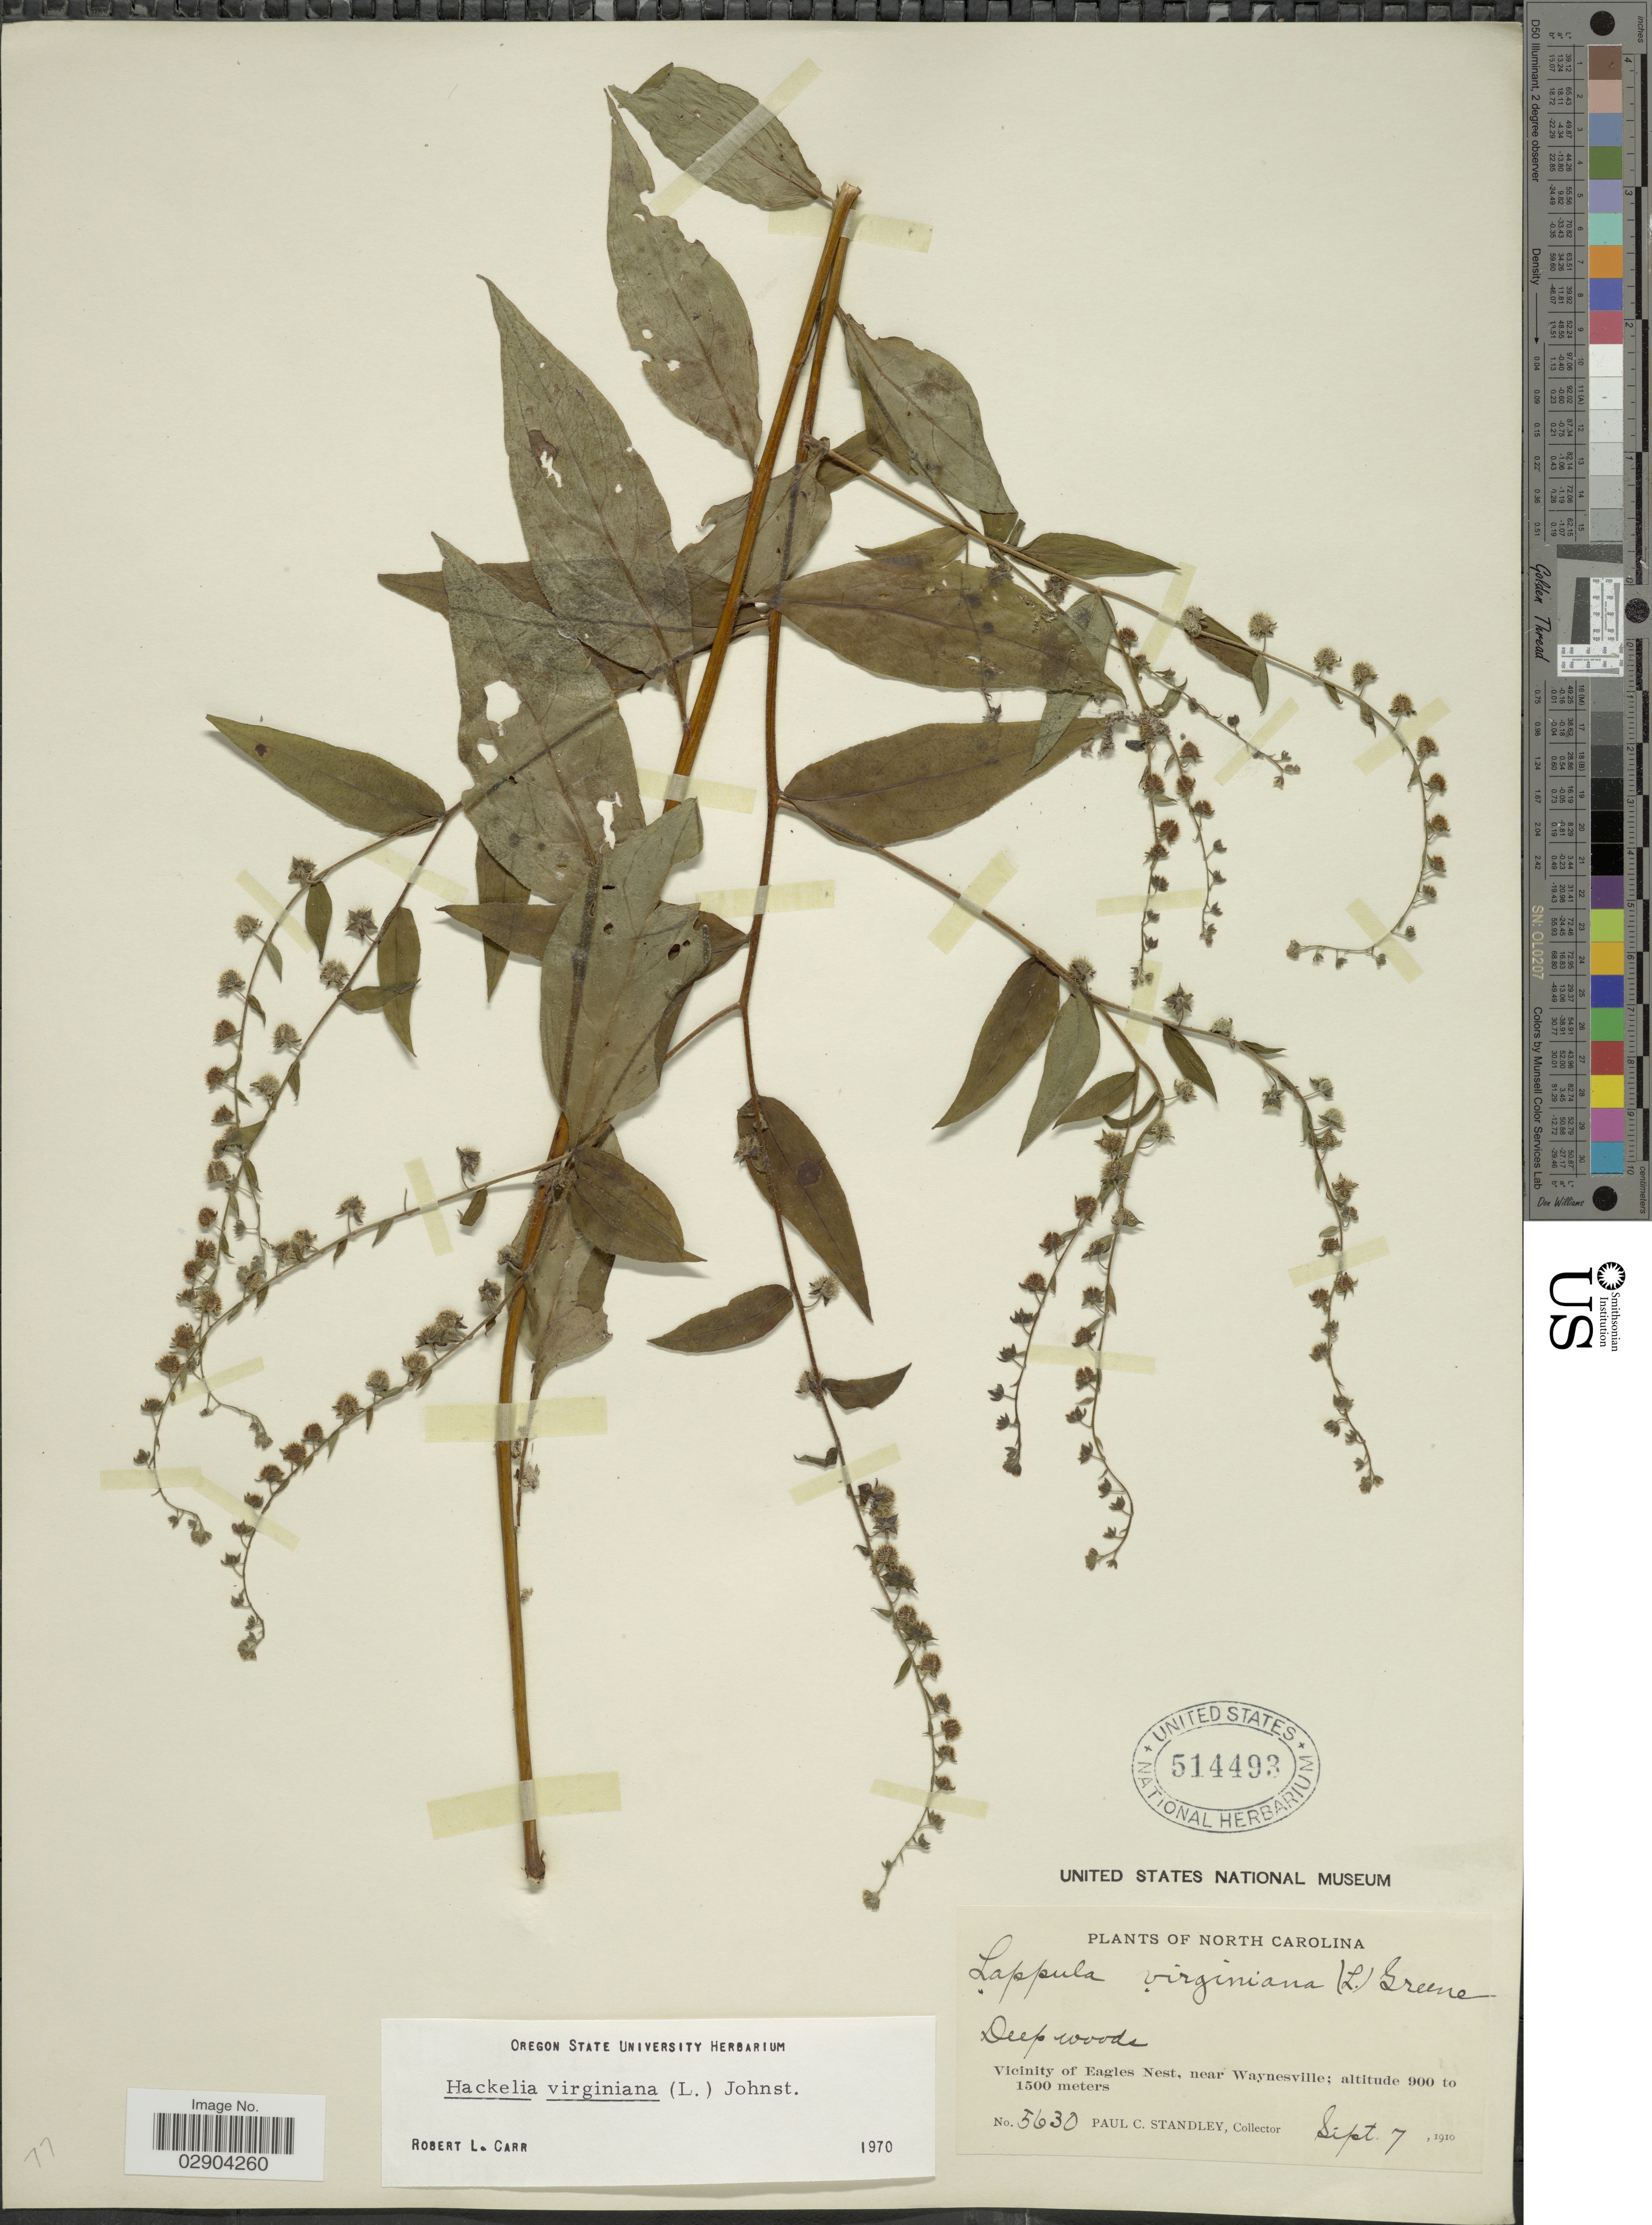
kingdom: Plantae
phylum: Tracheophyta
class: Magnoliopsida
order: Boraginales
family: Boraginaceae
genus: Hackelia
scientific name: Hackelia virginiana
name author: (L.) I.M. Johnst.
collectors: P. C. Standley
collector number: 5630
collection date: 1910-09-07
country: United States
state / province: North Carolina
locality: Vicinity of Eagles Nest, near Waynesville.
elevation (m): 900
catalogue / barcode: US 514493